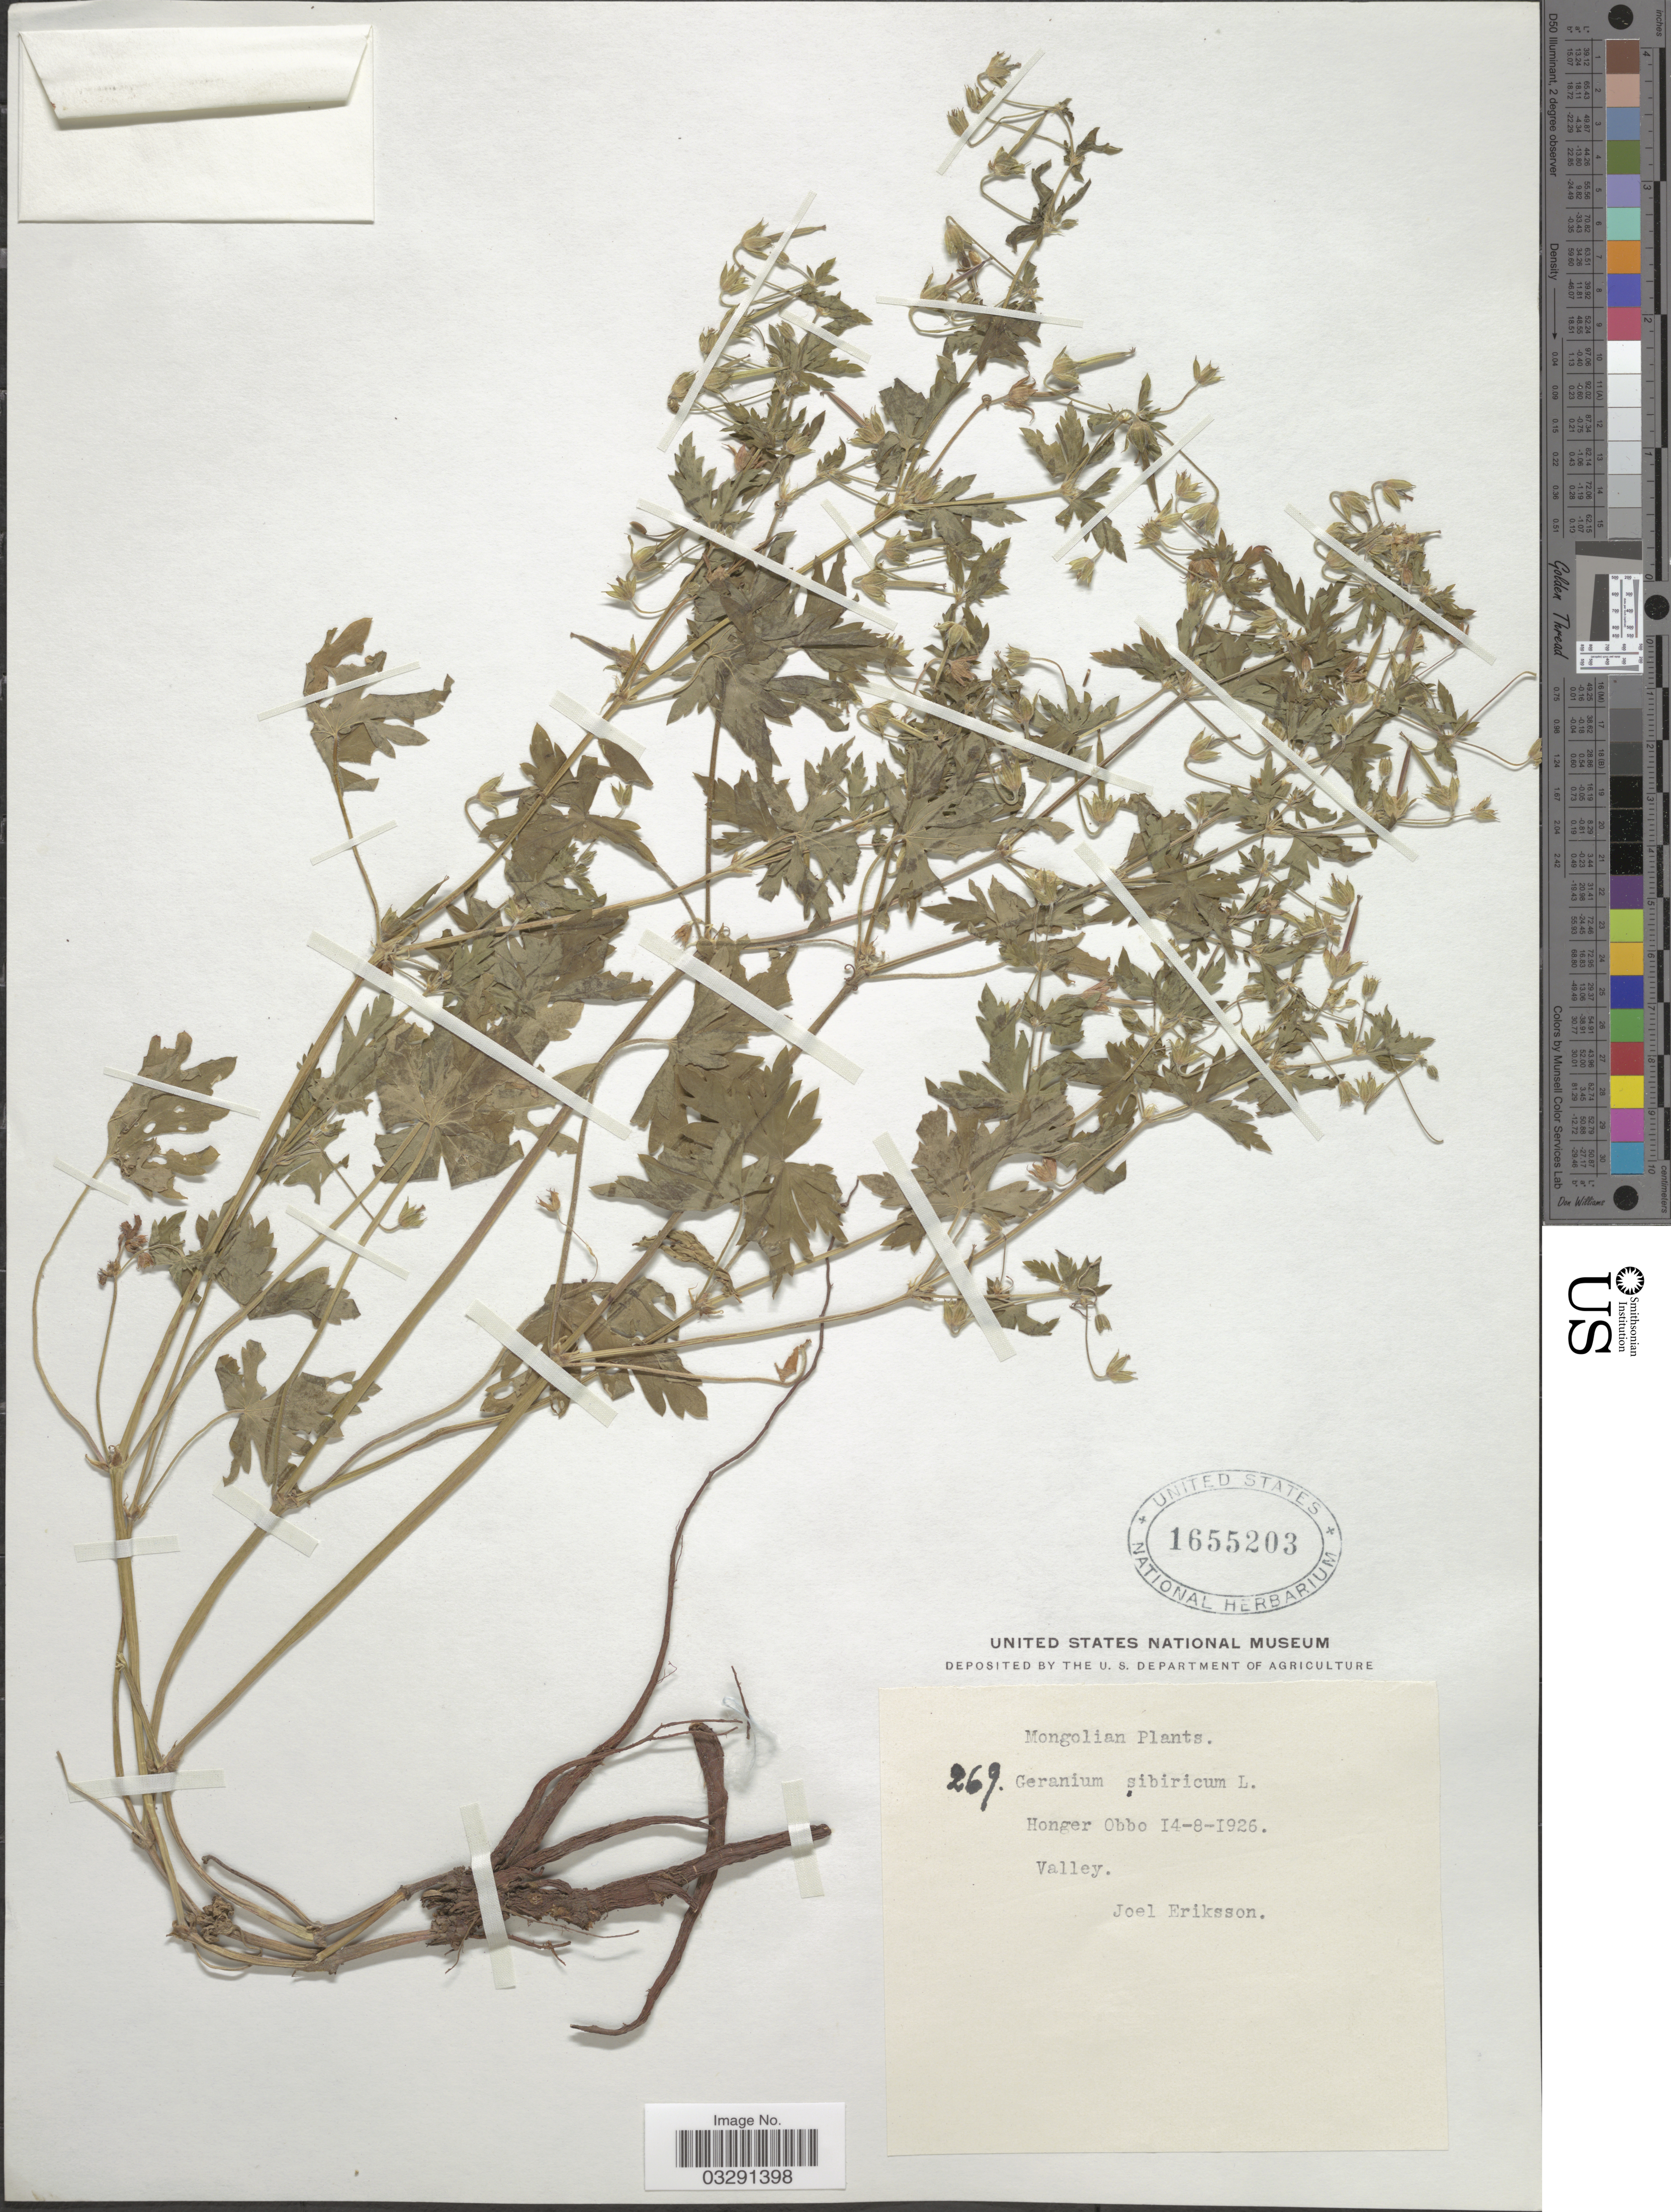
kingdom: Plantae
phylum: Tracheophyta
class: Magnoliopsida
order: Geraniales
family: Geraniaceae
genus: Geranium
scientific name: Geranium sibiricum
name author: L.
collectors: J. Erikson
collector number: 269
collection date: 1926-08-14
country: Mongolia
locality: Honger Obbo Valley.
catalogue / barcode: US 1655203